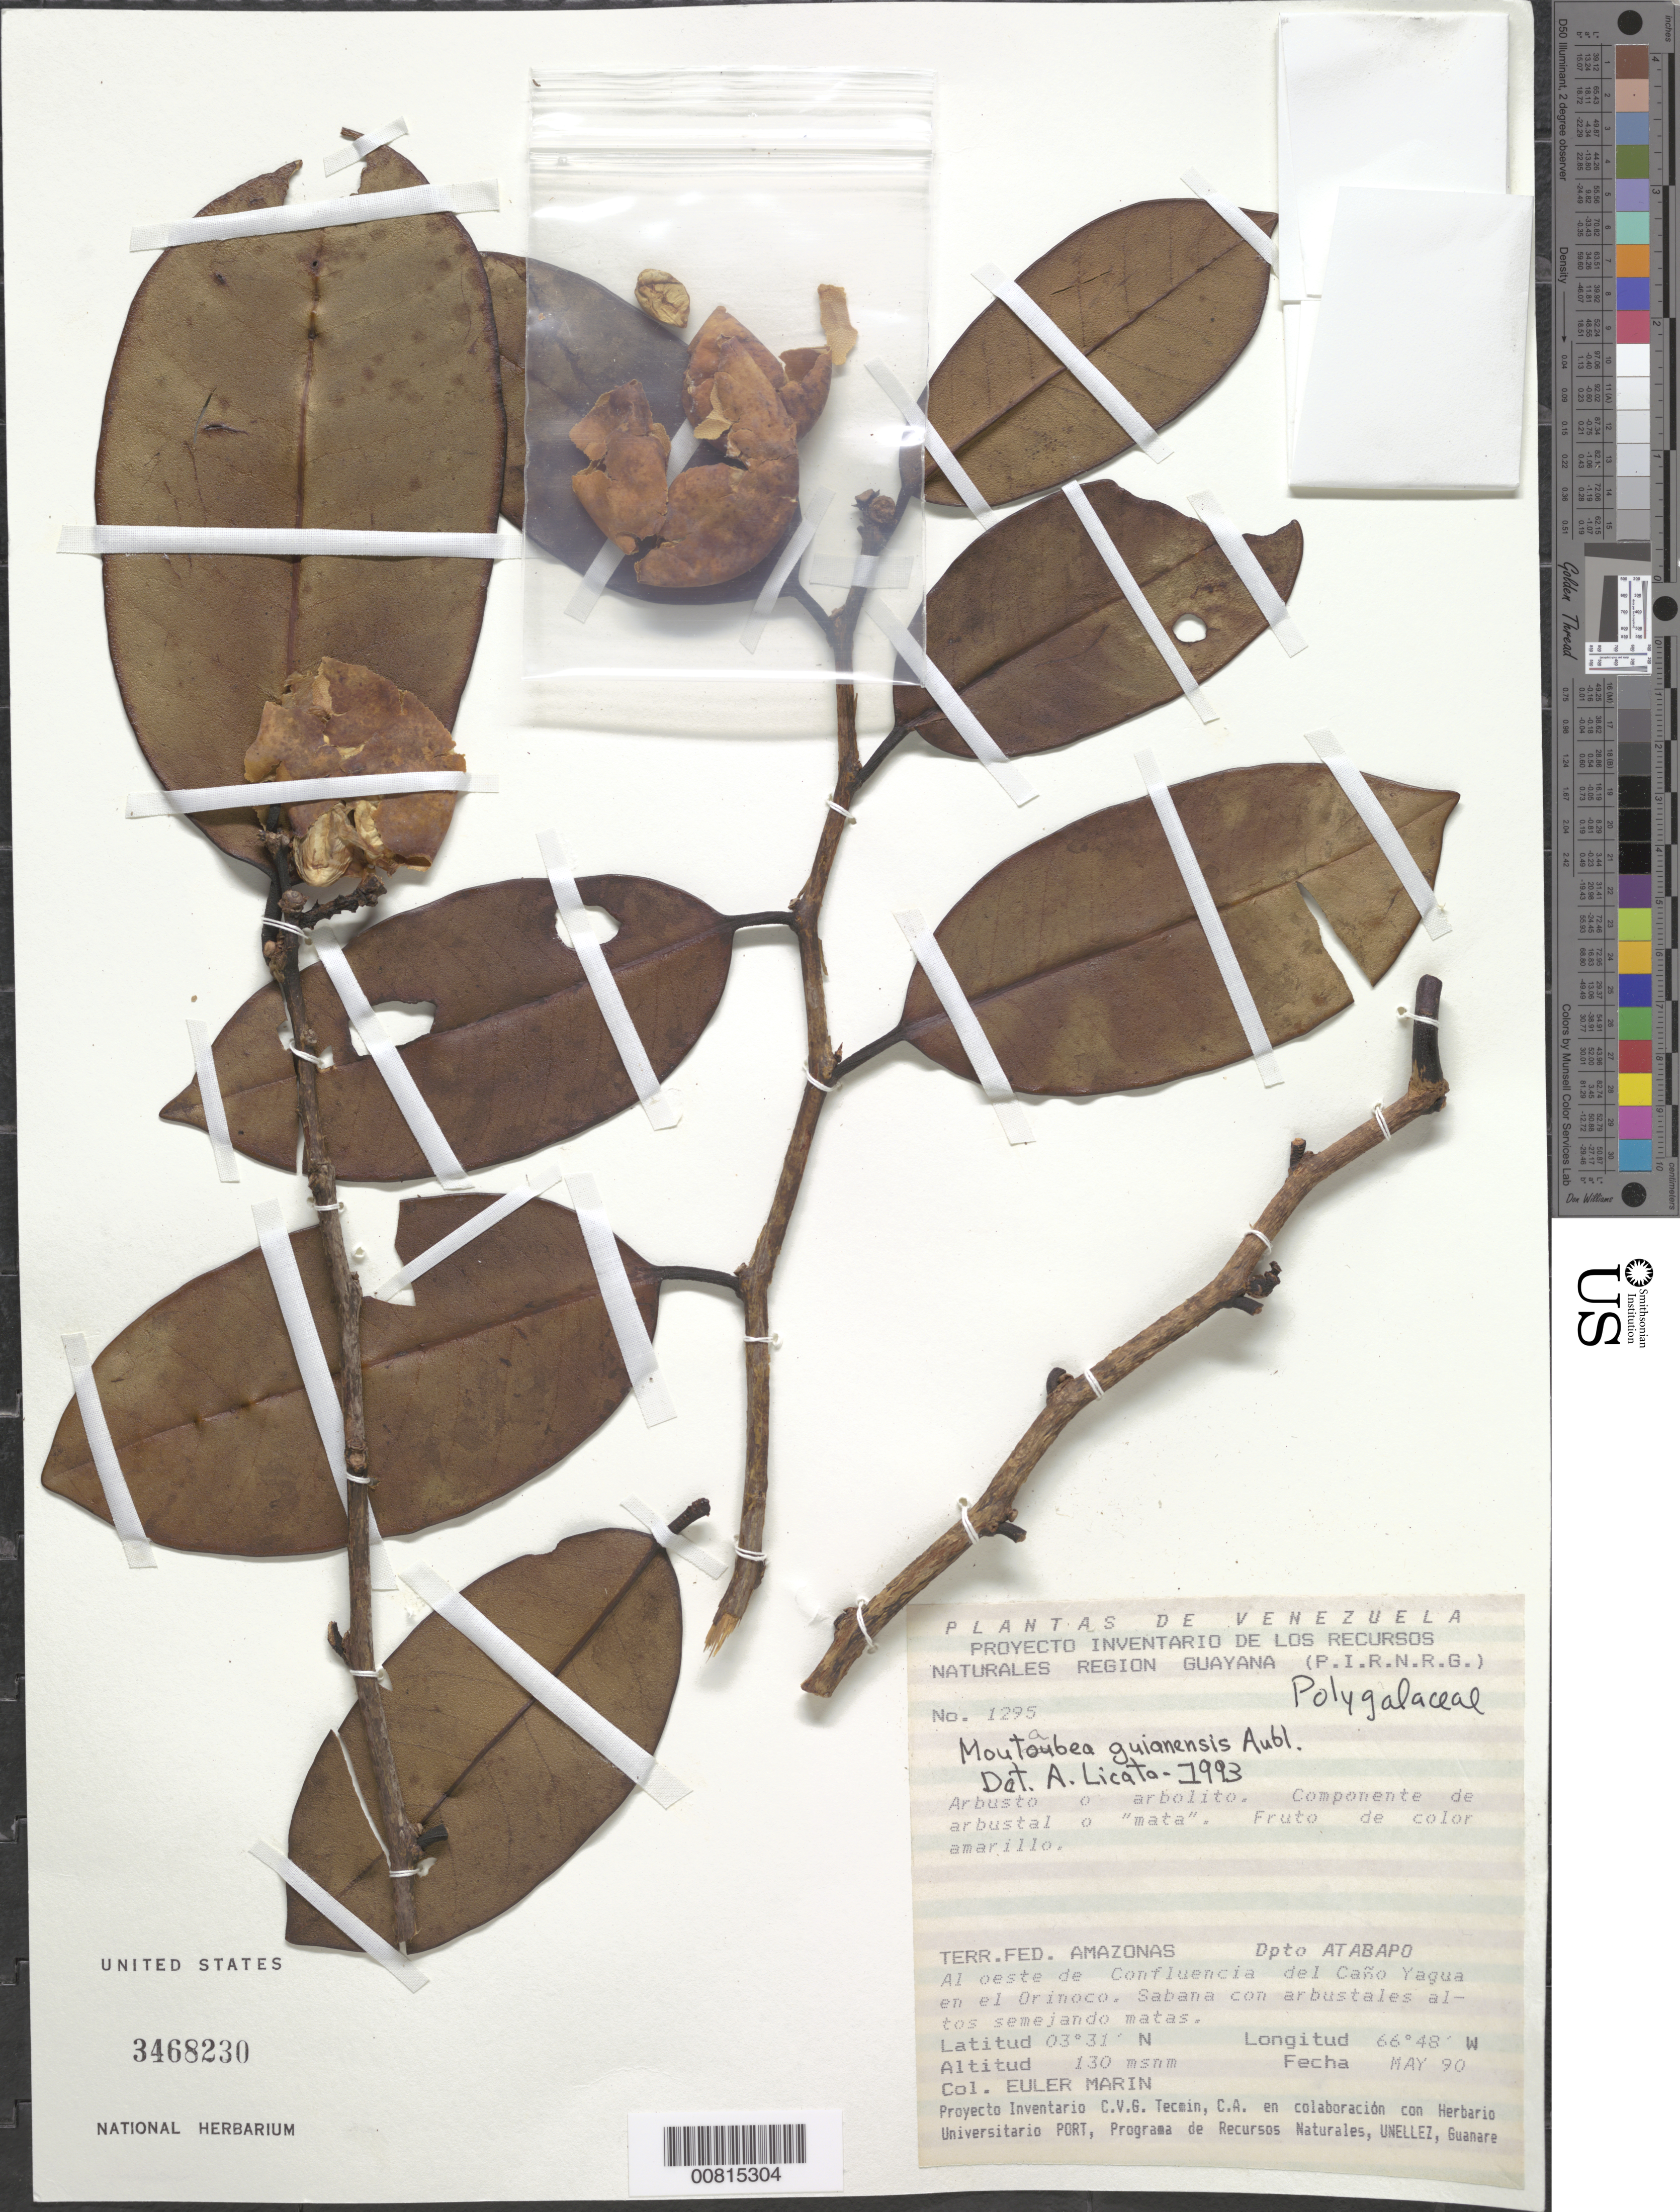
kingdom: Plantae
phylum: Tracheophyta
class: Magnoliopsida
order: Fabales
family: Polygalaceae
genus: Moutabea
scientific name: Moutabea guianensis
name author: Aubl.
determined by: Licata, A., (PORT), Univ. Nac. Exp. de los Llanos Ezequiel Zamora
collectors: E. Marin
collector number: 1295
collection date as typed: May-90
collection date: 1990-05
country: Venezuela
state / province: Amazonas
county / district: Atabapo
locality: Caño Yagua en el Orinoco, oeste de confluencia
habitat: Sabana con arbustales altos semejando matas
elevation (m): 130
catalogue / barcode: US 3468230